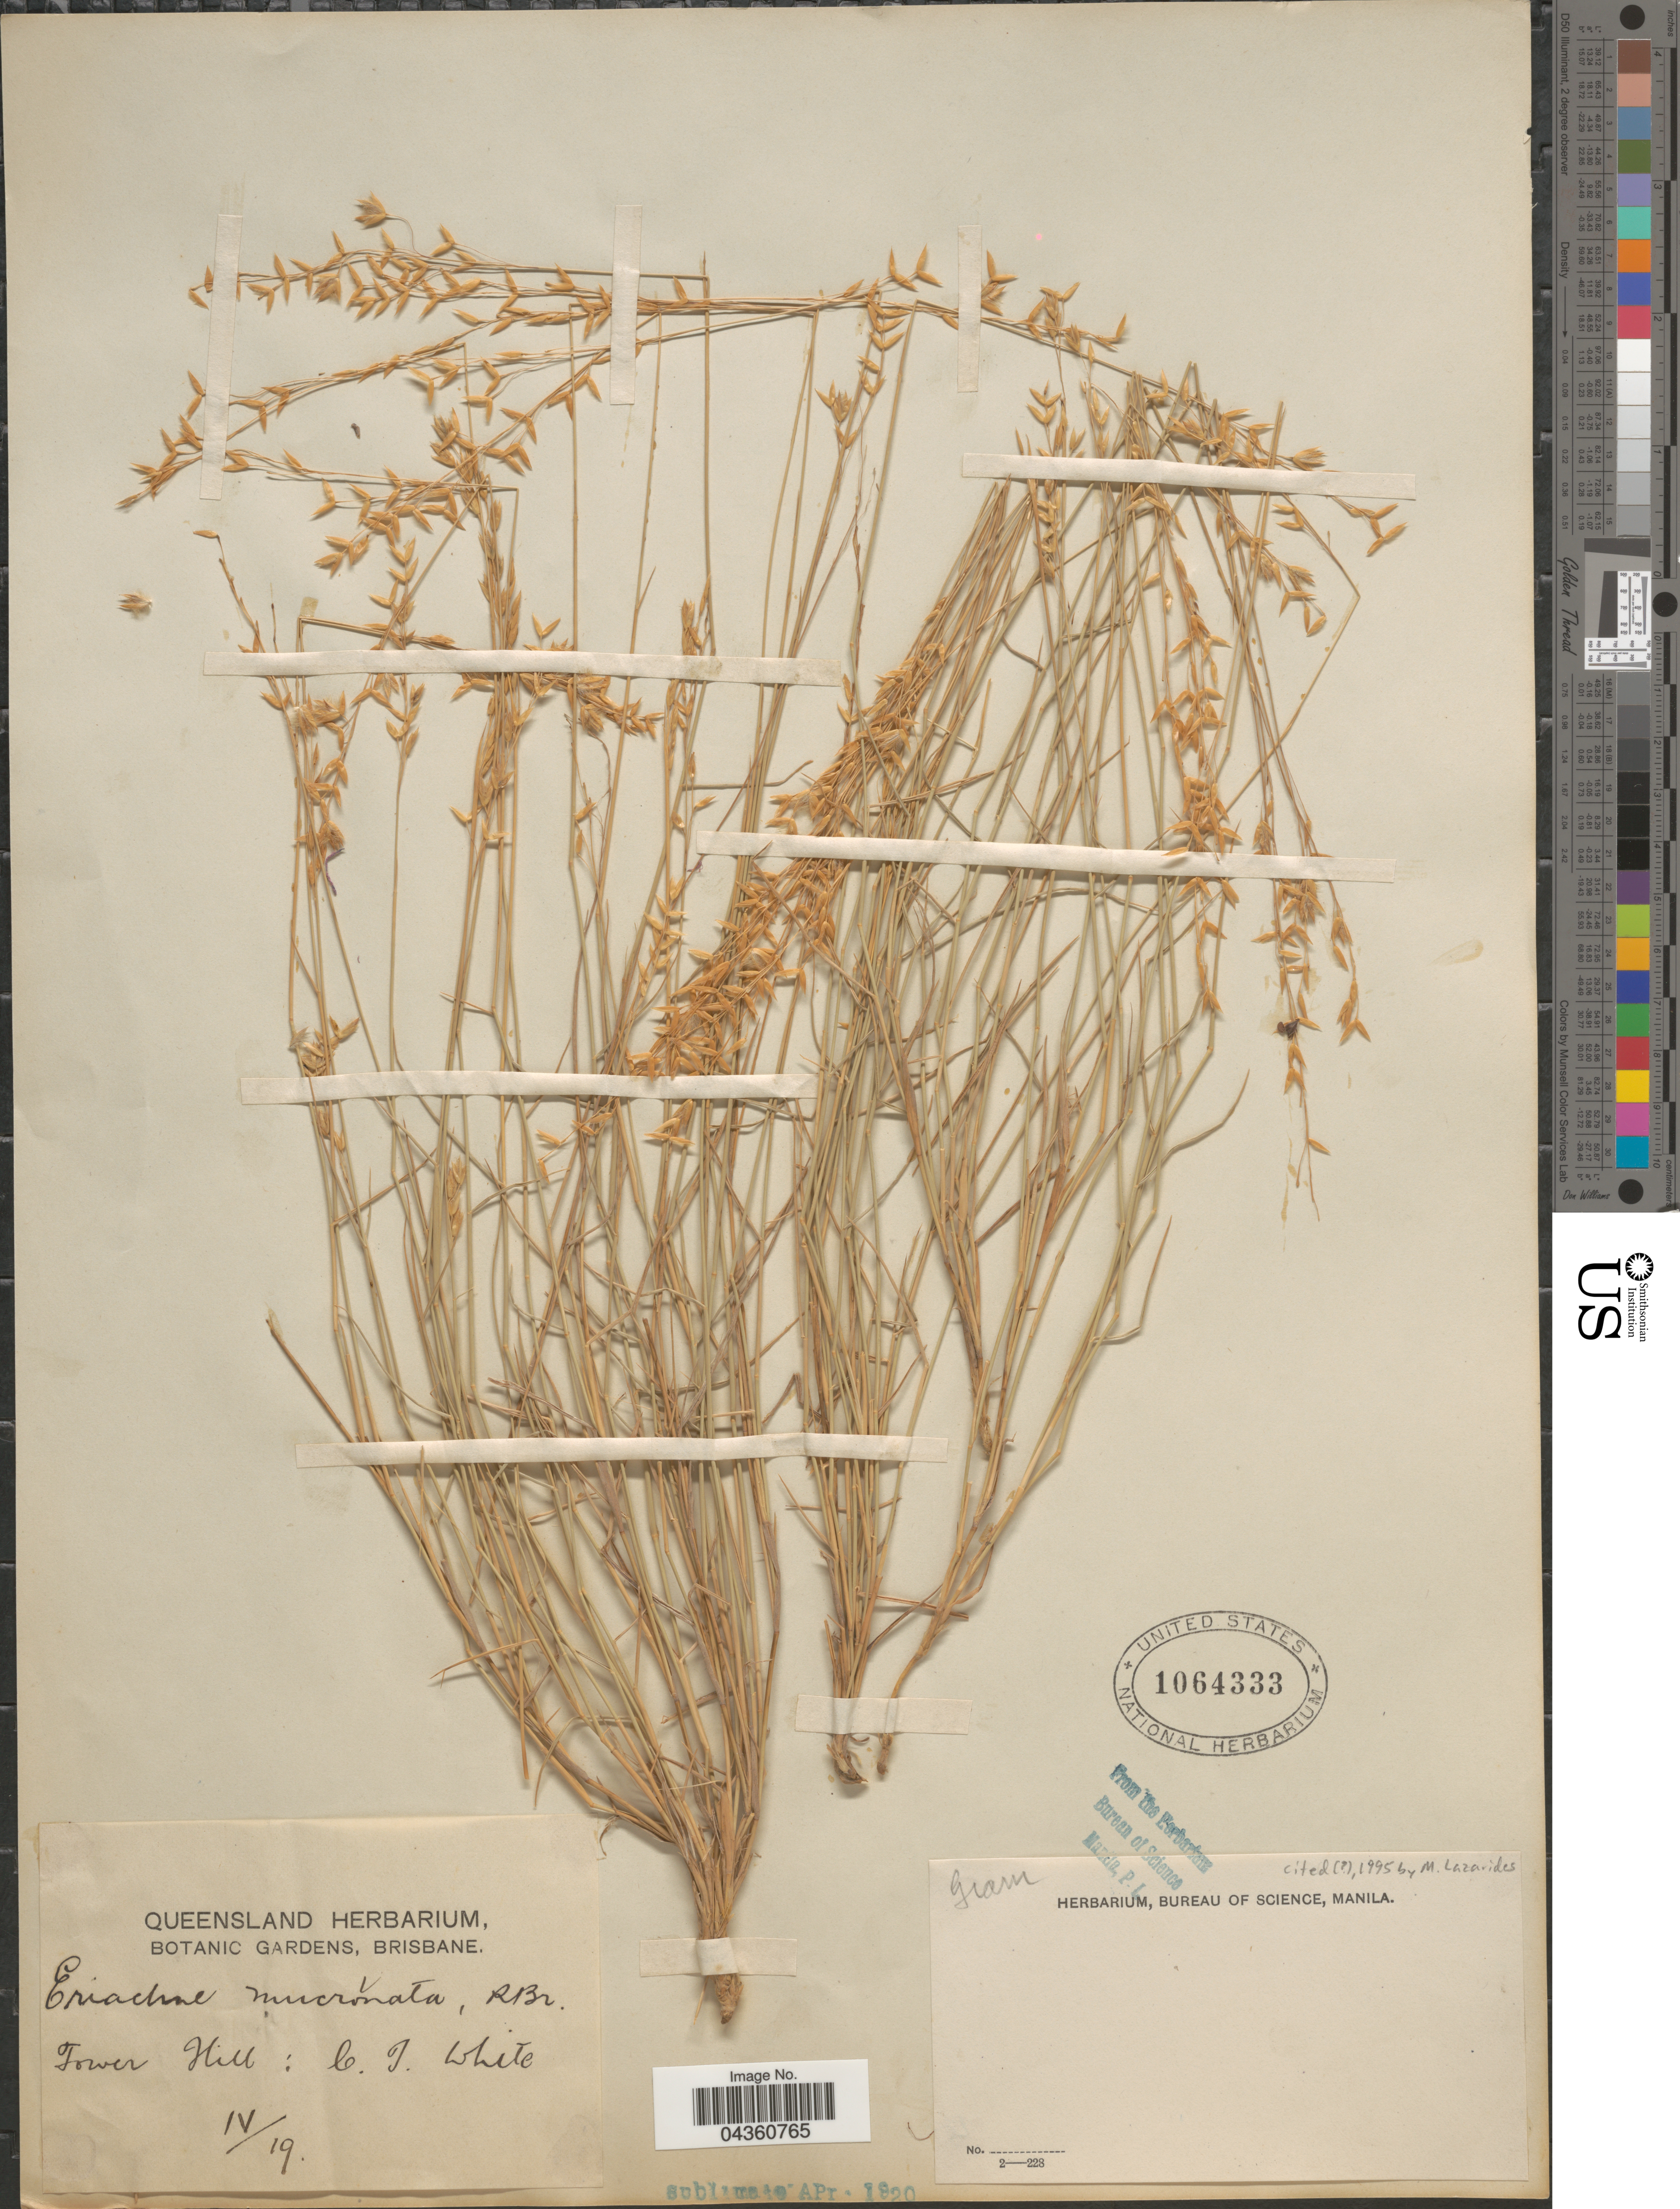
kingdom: Plantae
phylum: Tracheophyta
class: Liliopsida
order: Poales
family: Poaceae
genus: Eriachne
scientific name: Eriachne mucronata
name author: R. Br.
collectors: C. T. White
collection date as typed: Transcribed d/m/y: /4/19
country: Australia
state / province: Queensland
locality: Tower Hill.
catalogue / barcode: US 1064333